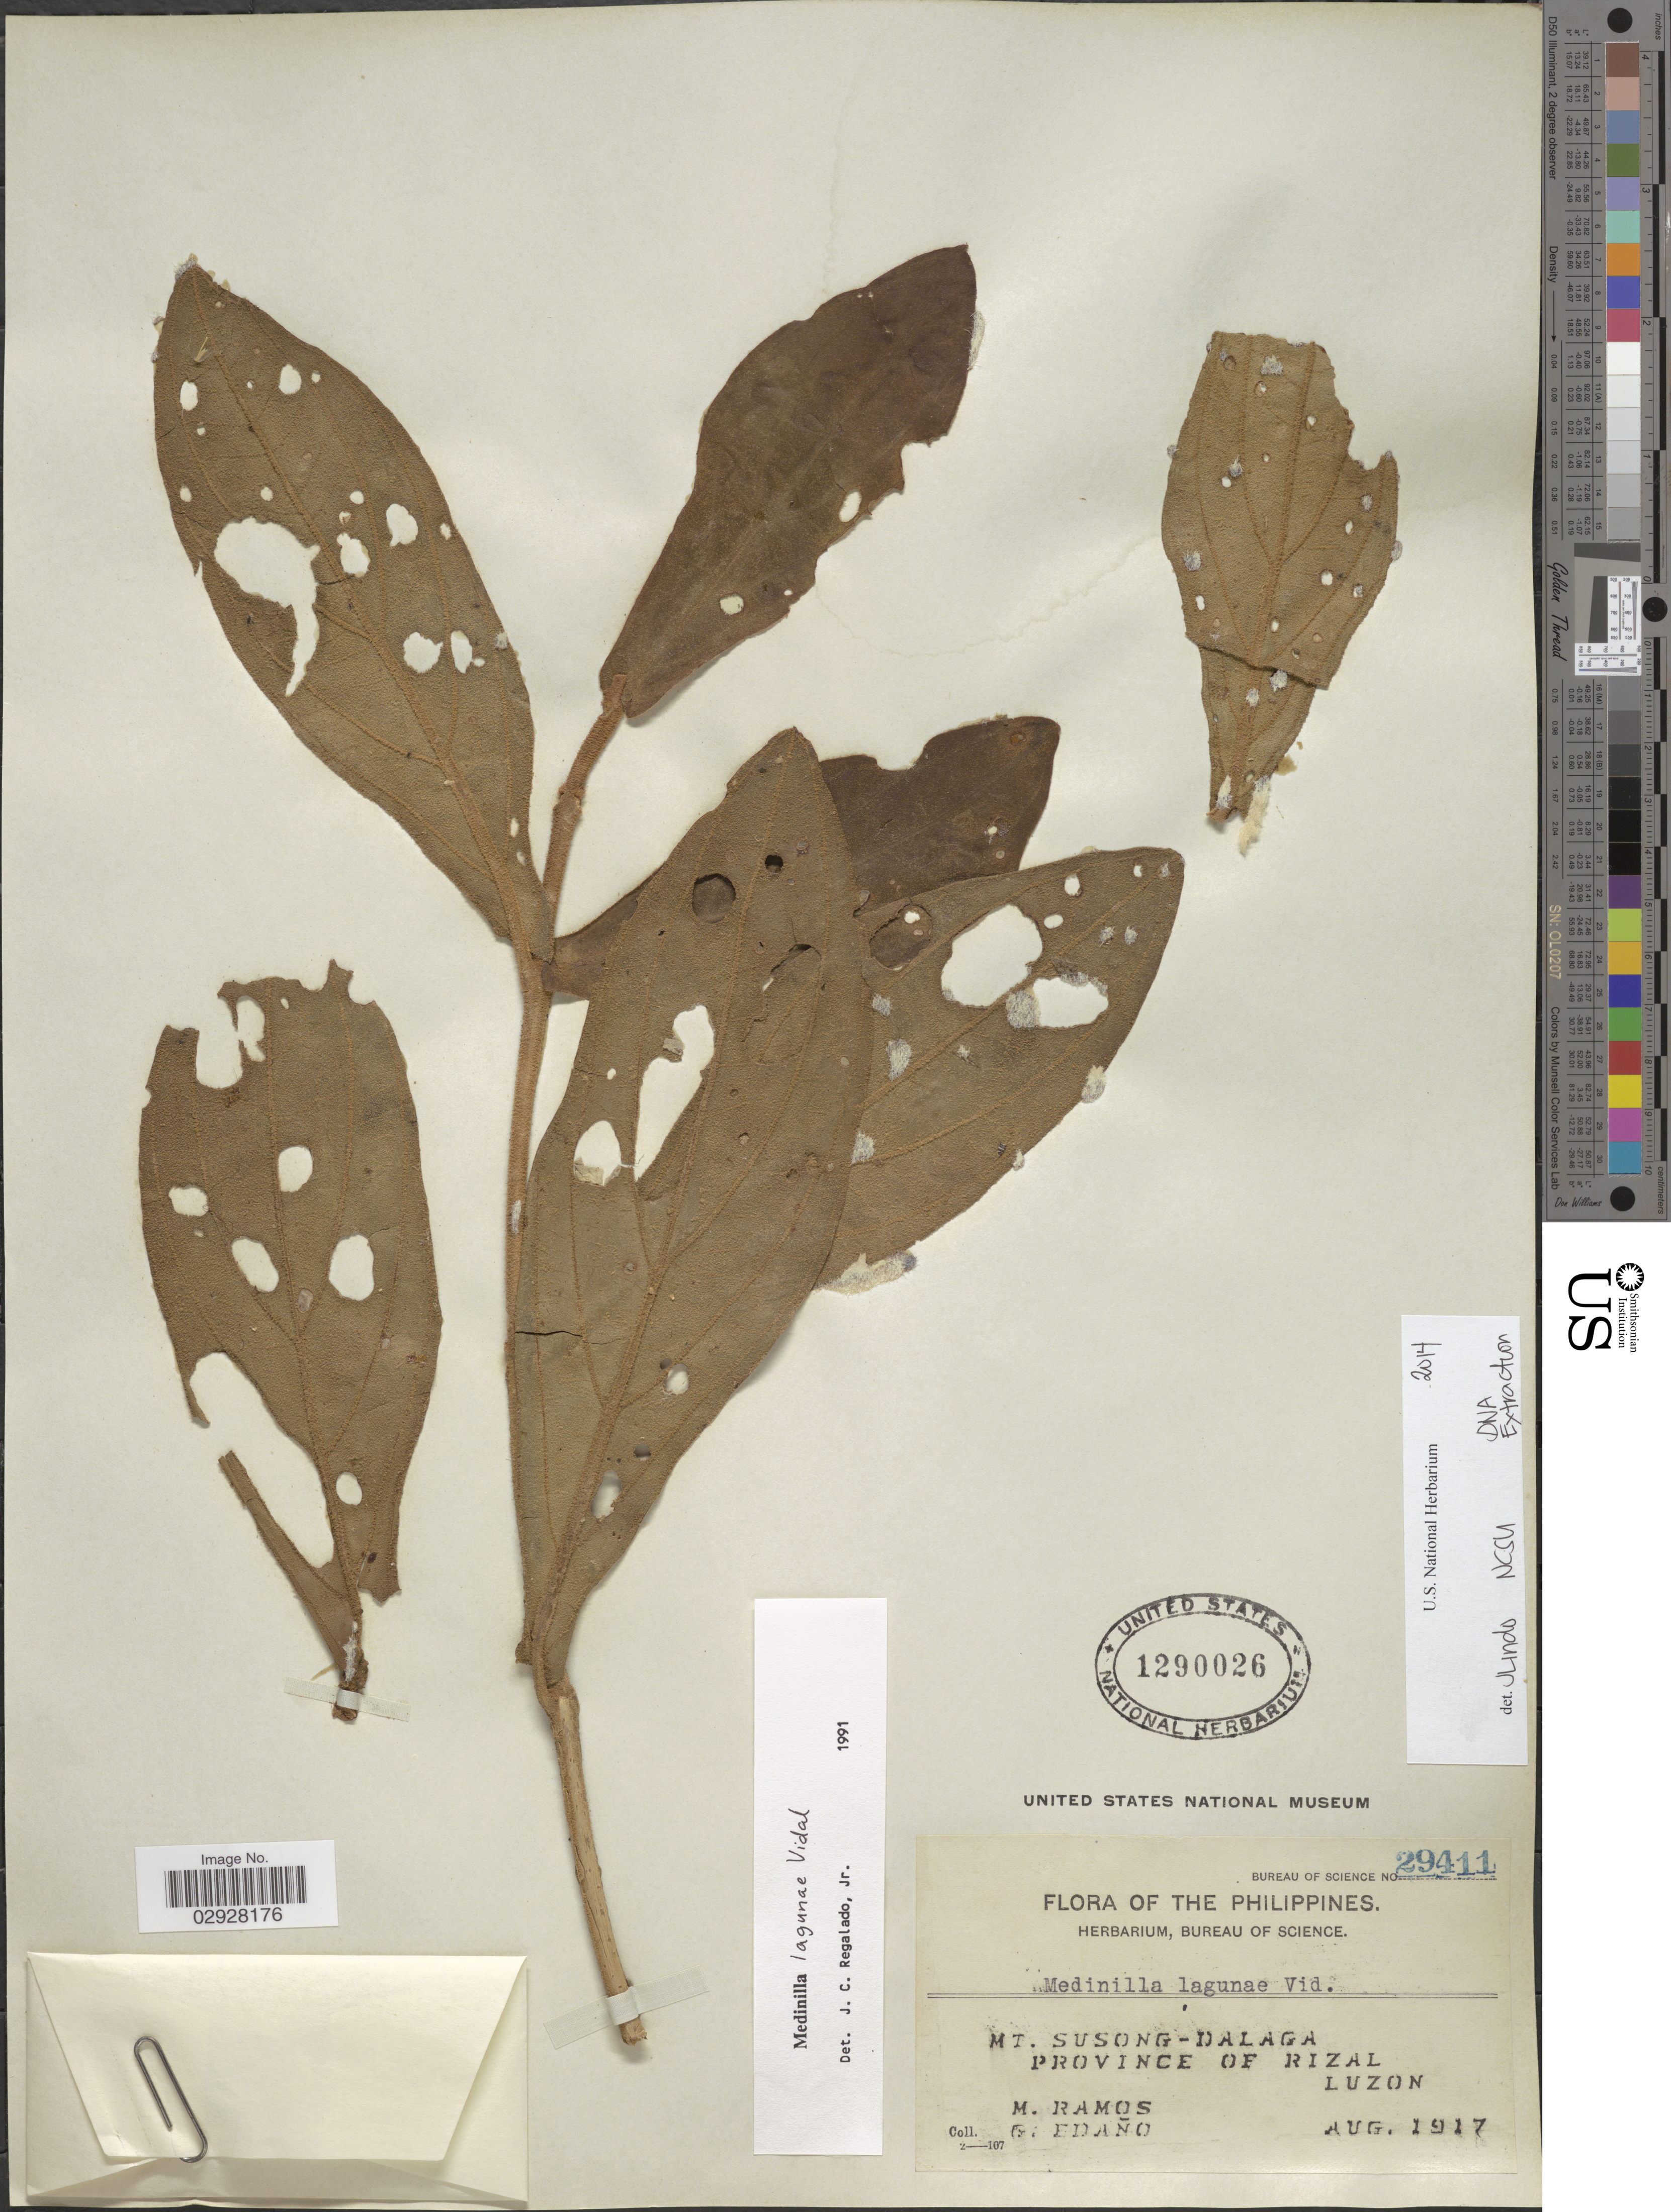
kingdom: Plantae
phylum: Tracheophyta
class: Magnoliopsida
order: Myrtales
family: Melastomataceae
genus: Medinilla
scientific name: Medinilla lagunae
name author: S. Vidal & Fern.-Vill.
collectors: M. Ramos & G. Edaño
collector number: Bureau of Science 29411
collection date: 1917-08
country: Philippines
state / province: Calabarzon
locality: Mt. Susong-Dalaga, Province of Rizal, Luzon.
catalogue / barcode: US 1290026